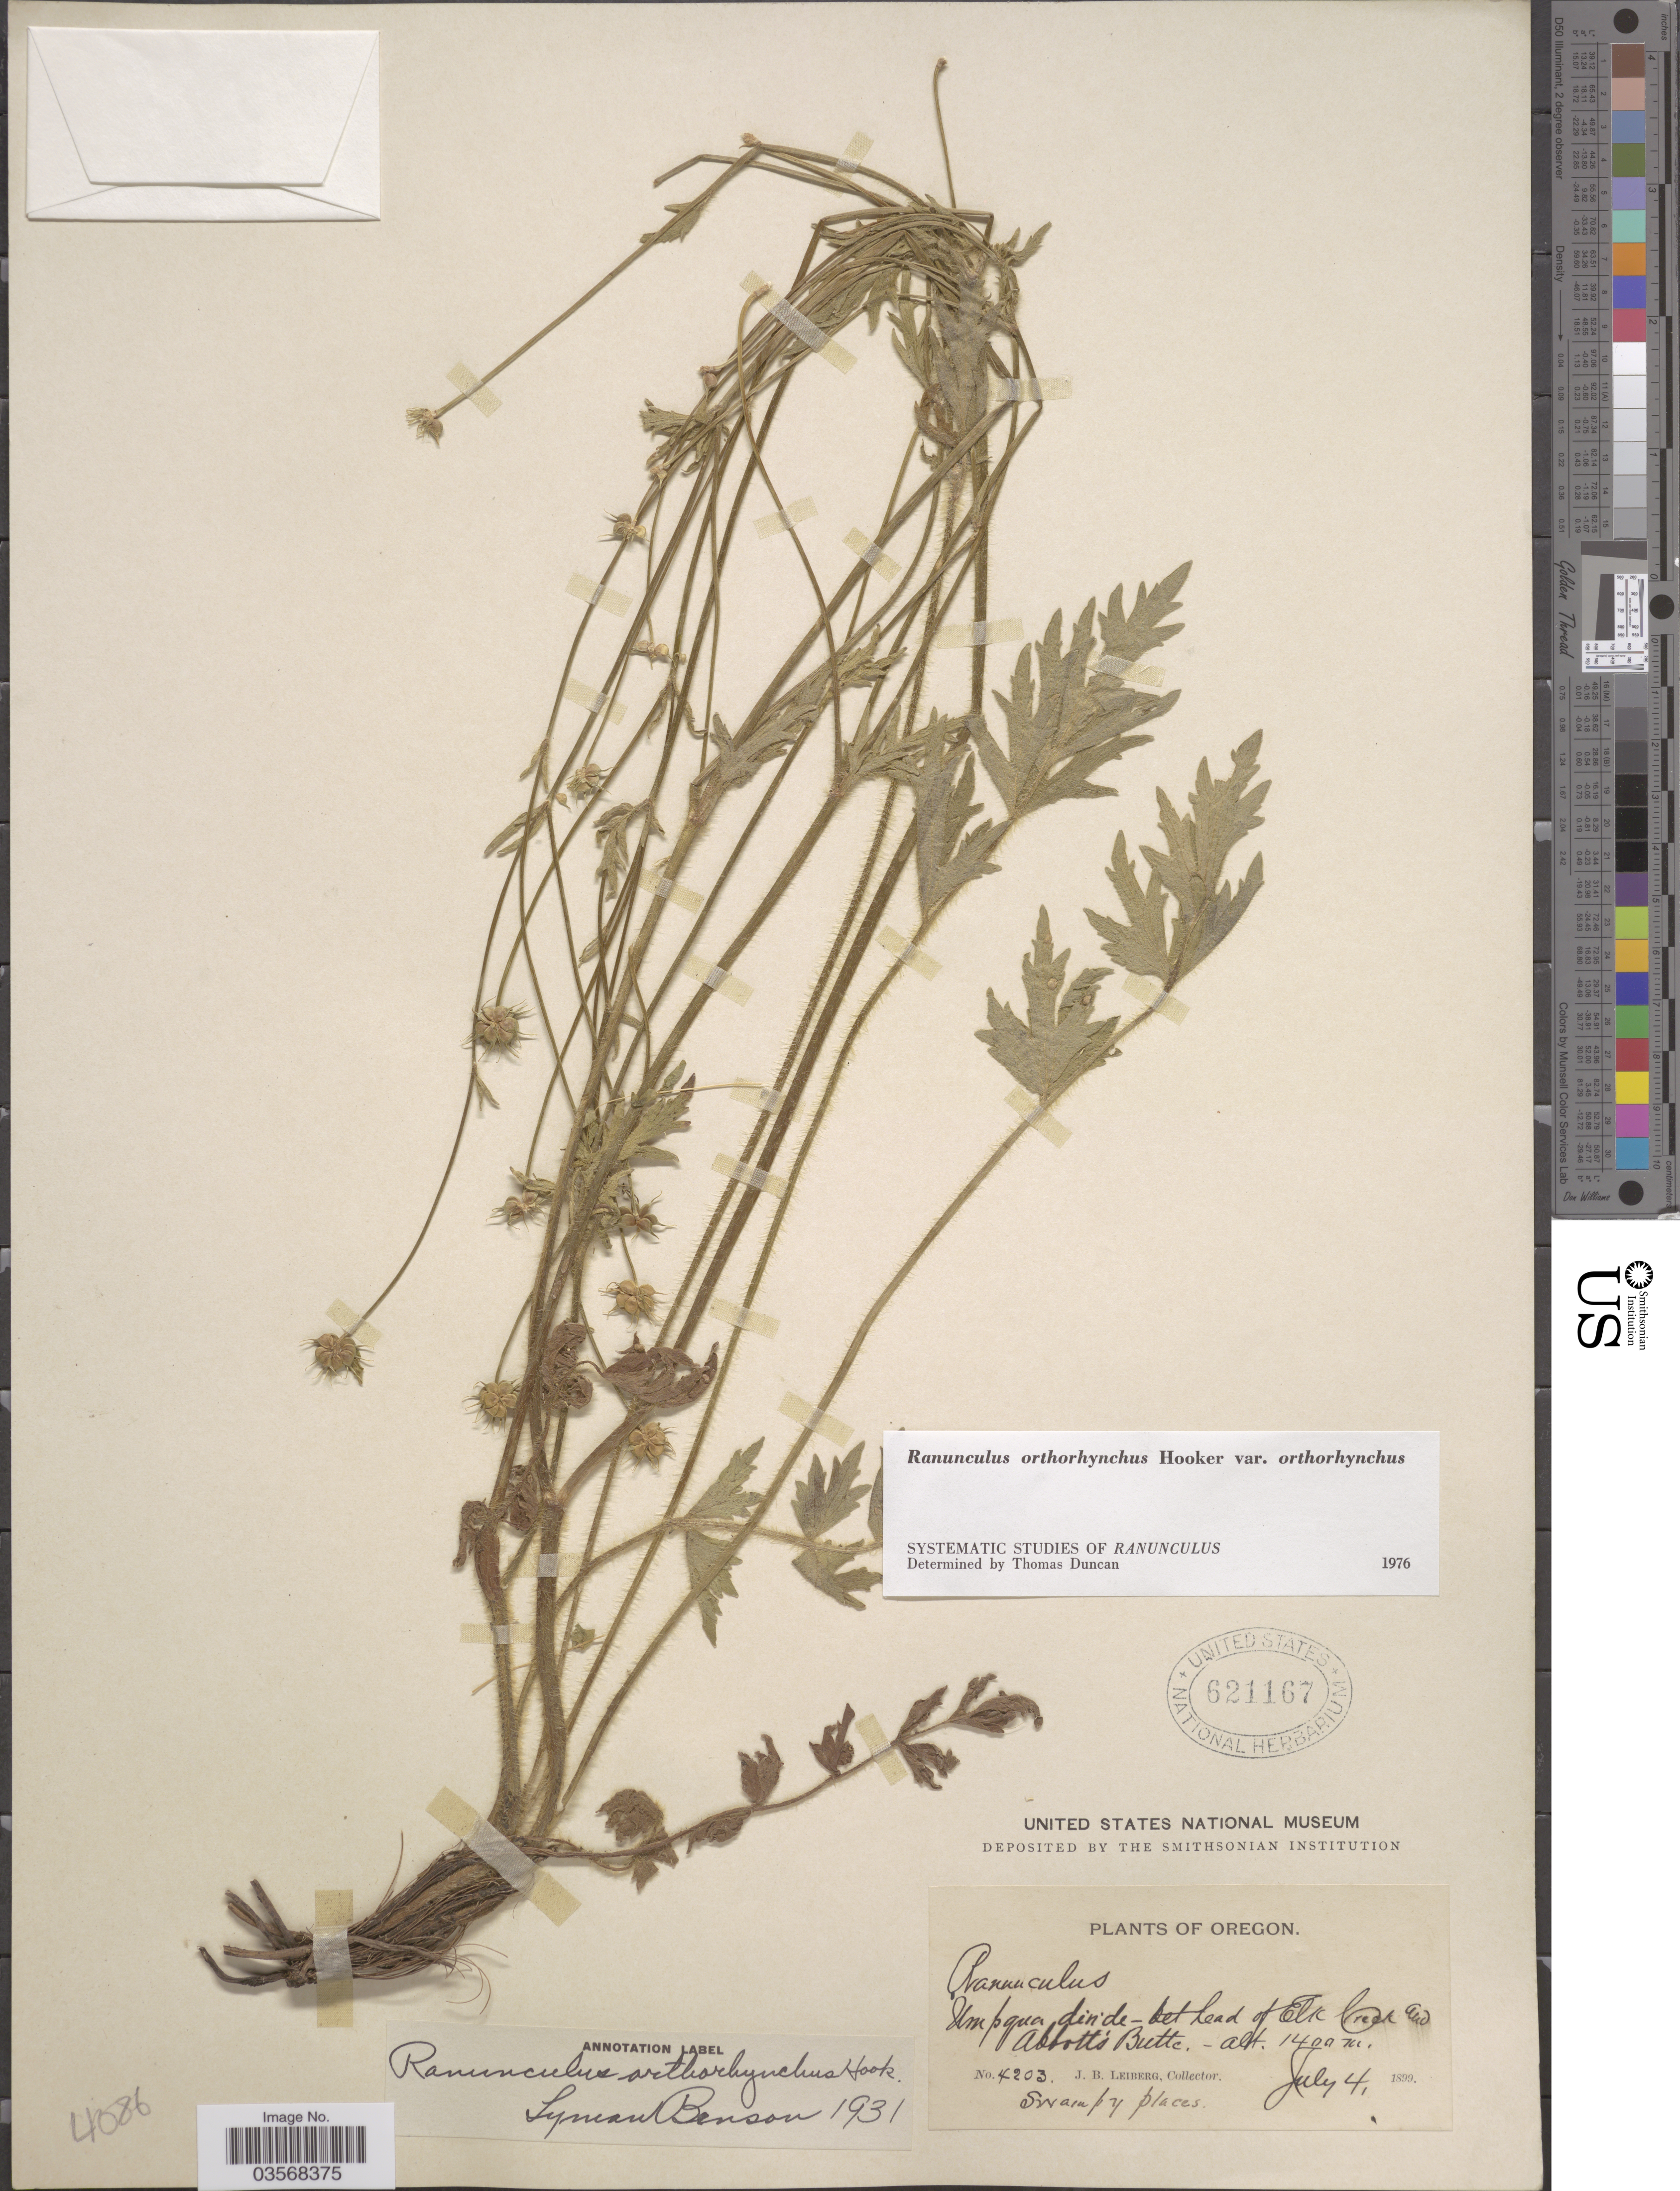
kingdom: Plantae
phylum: Tracheophyta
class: Magnoliopsida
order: Ranunculales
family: Ranunculaceae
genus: Ranunculus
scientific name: Ranunculus orthorhynchus var. orthorhynchus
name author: Hook.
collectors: J. B. Leiberg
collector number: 4203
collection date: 1899-07-04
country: United States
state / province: Oregon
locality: Umpqua divide- bet head of Elk Creek and Abbott's Butte.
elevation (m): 1400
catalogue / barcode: US 621167